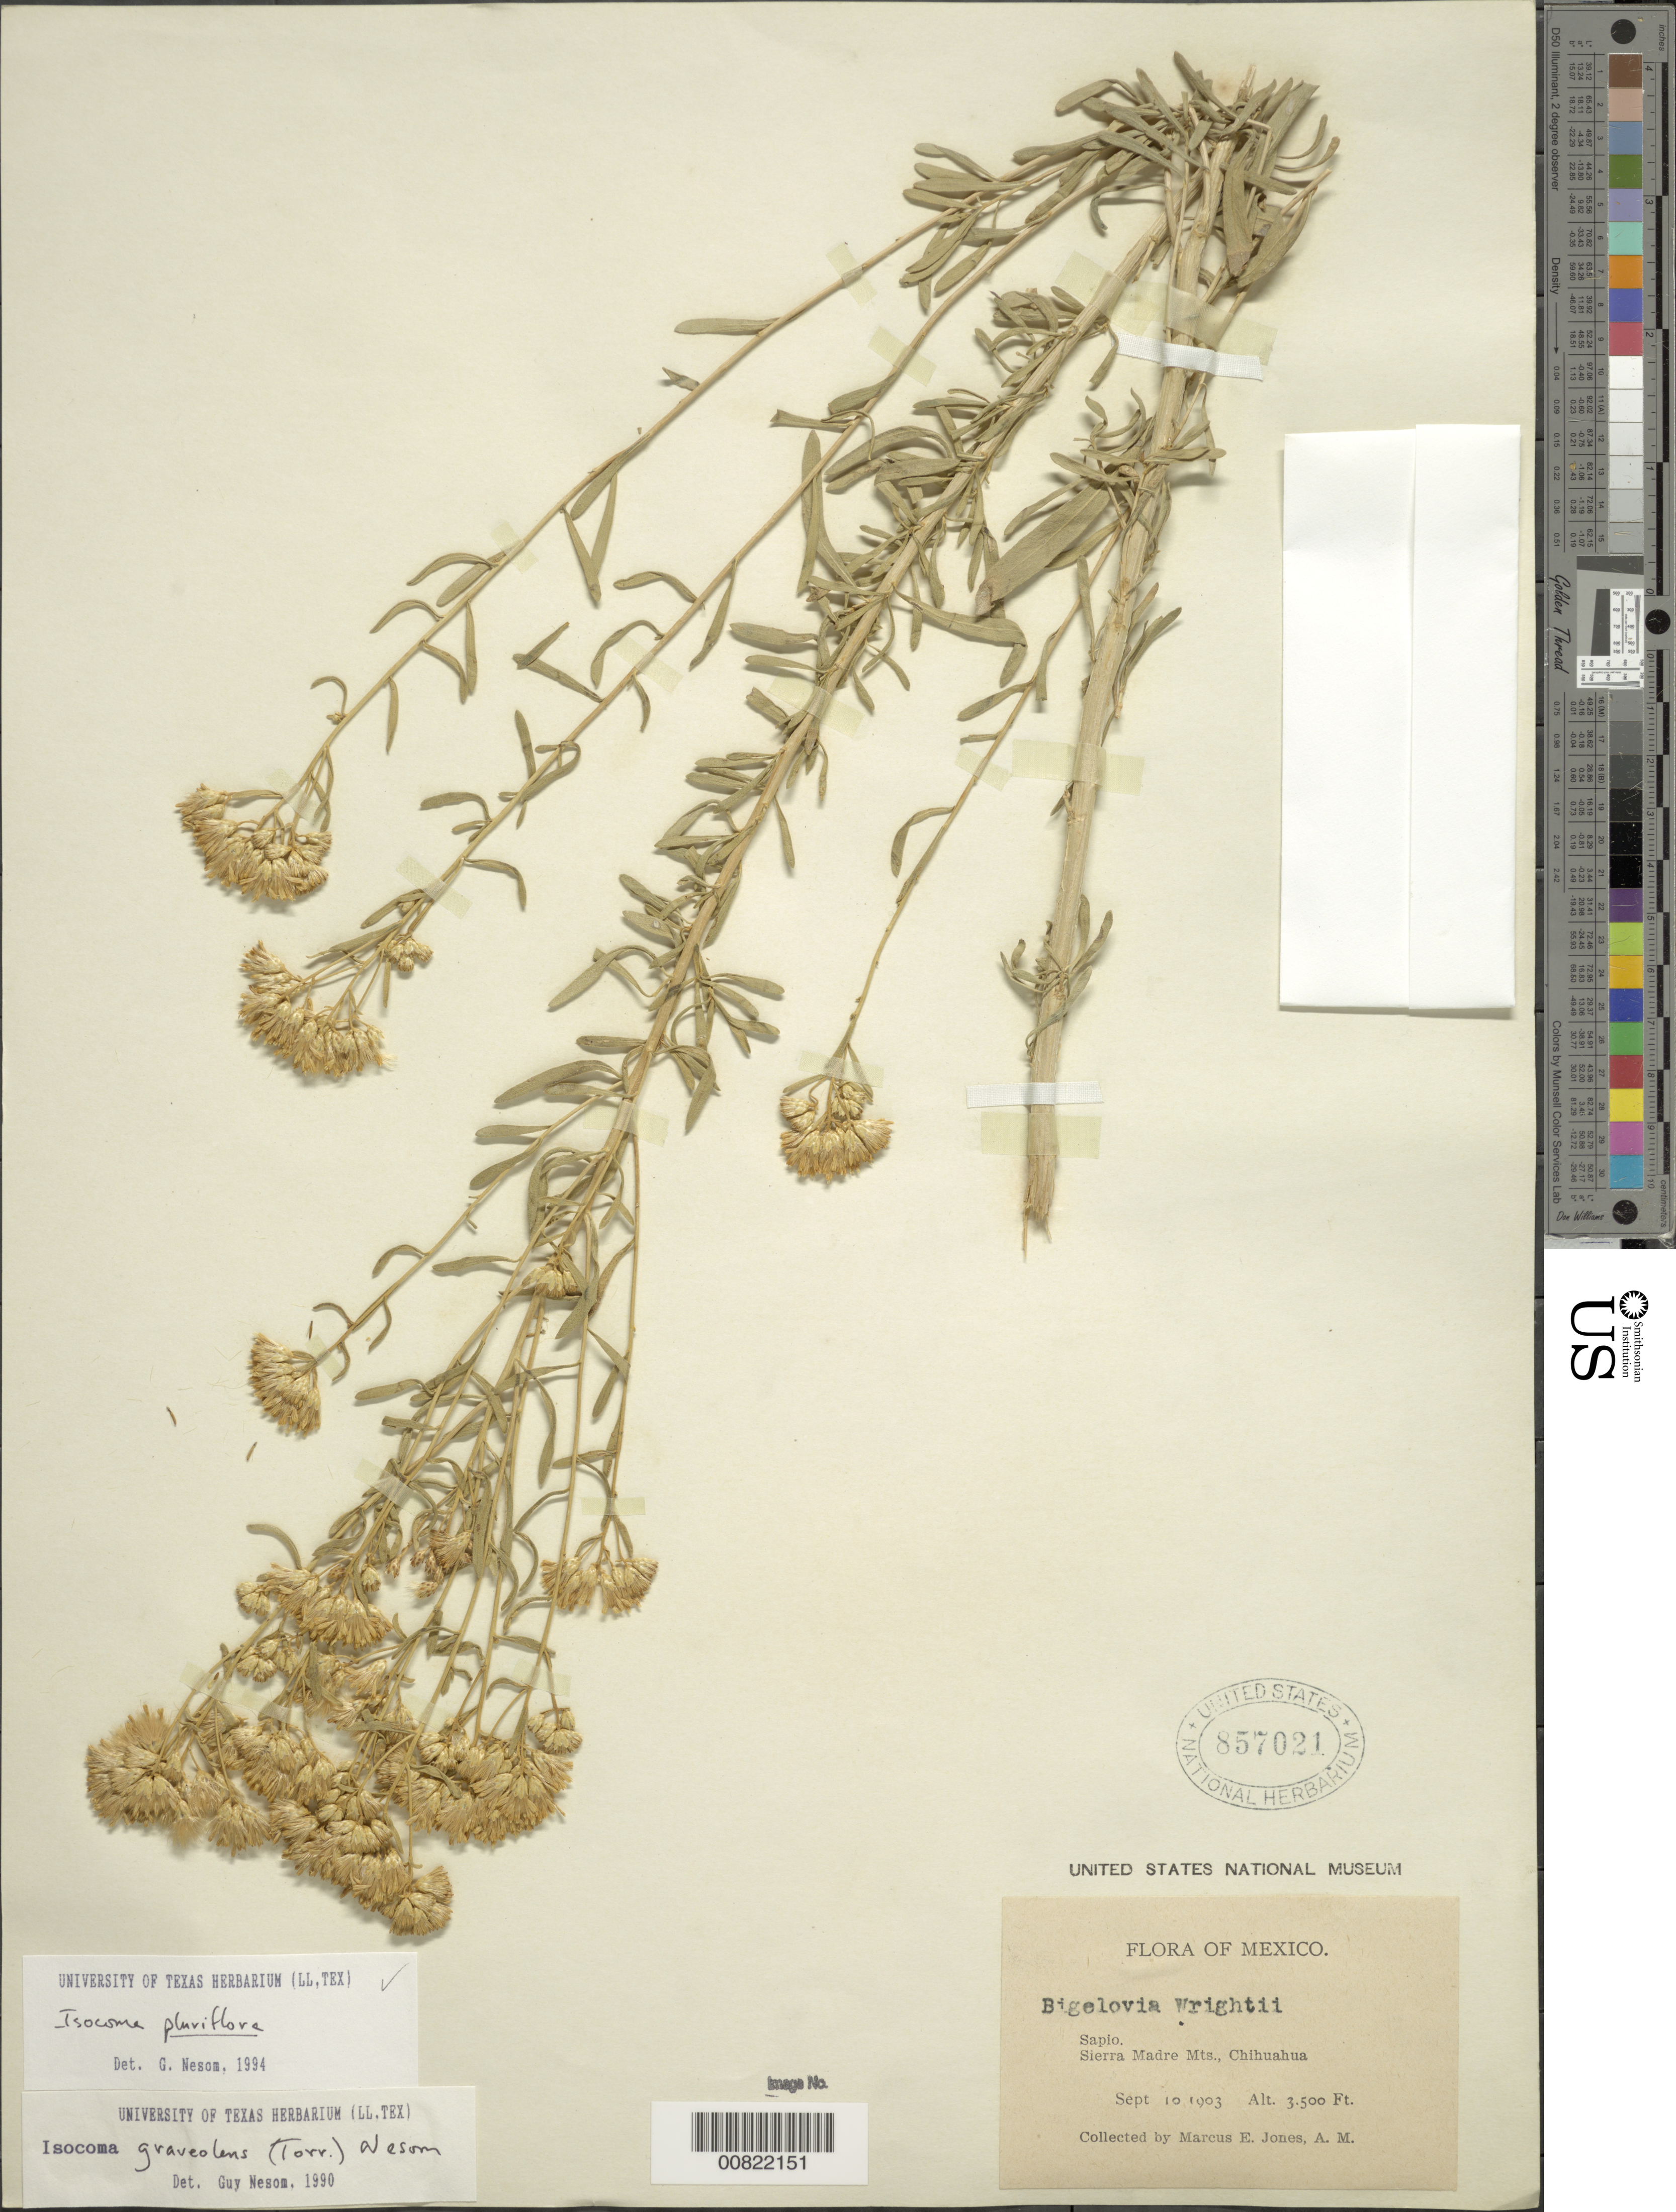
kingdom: Plantae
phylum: Tracheophyta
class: Magnoliopsida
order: Asterales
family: Asteraceae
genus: Isocoma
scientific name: Isocoma pluriflora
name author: (Torr. & A. Gray) Greene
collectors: M. E. Jones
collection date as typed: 10 Sep 1903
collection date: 1903-09-10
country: Mexico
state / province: Chihuahua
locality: Sierra Madre, Chihuahua.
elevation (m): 1067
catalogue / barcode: US 857021